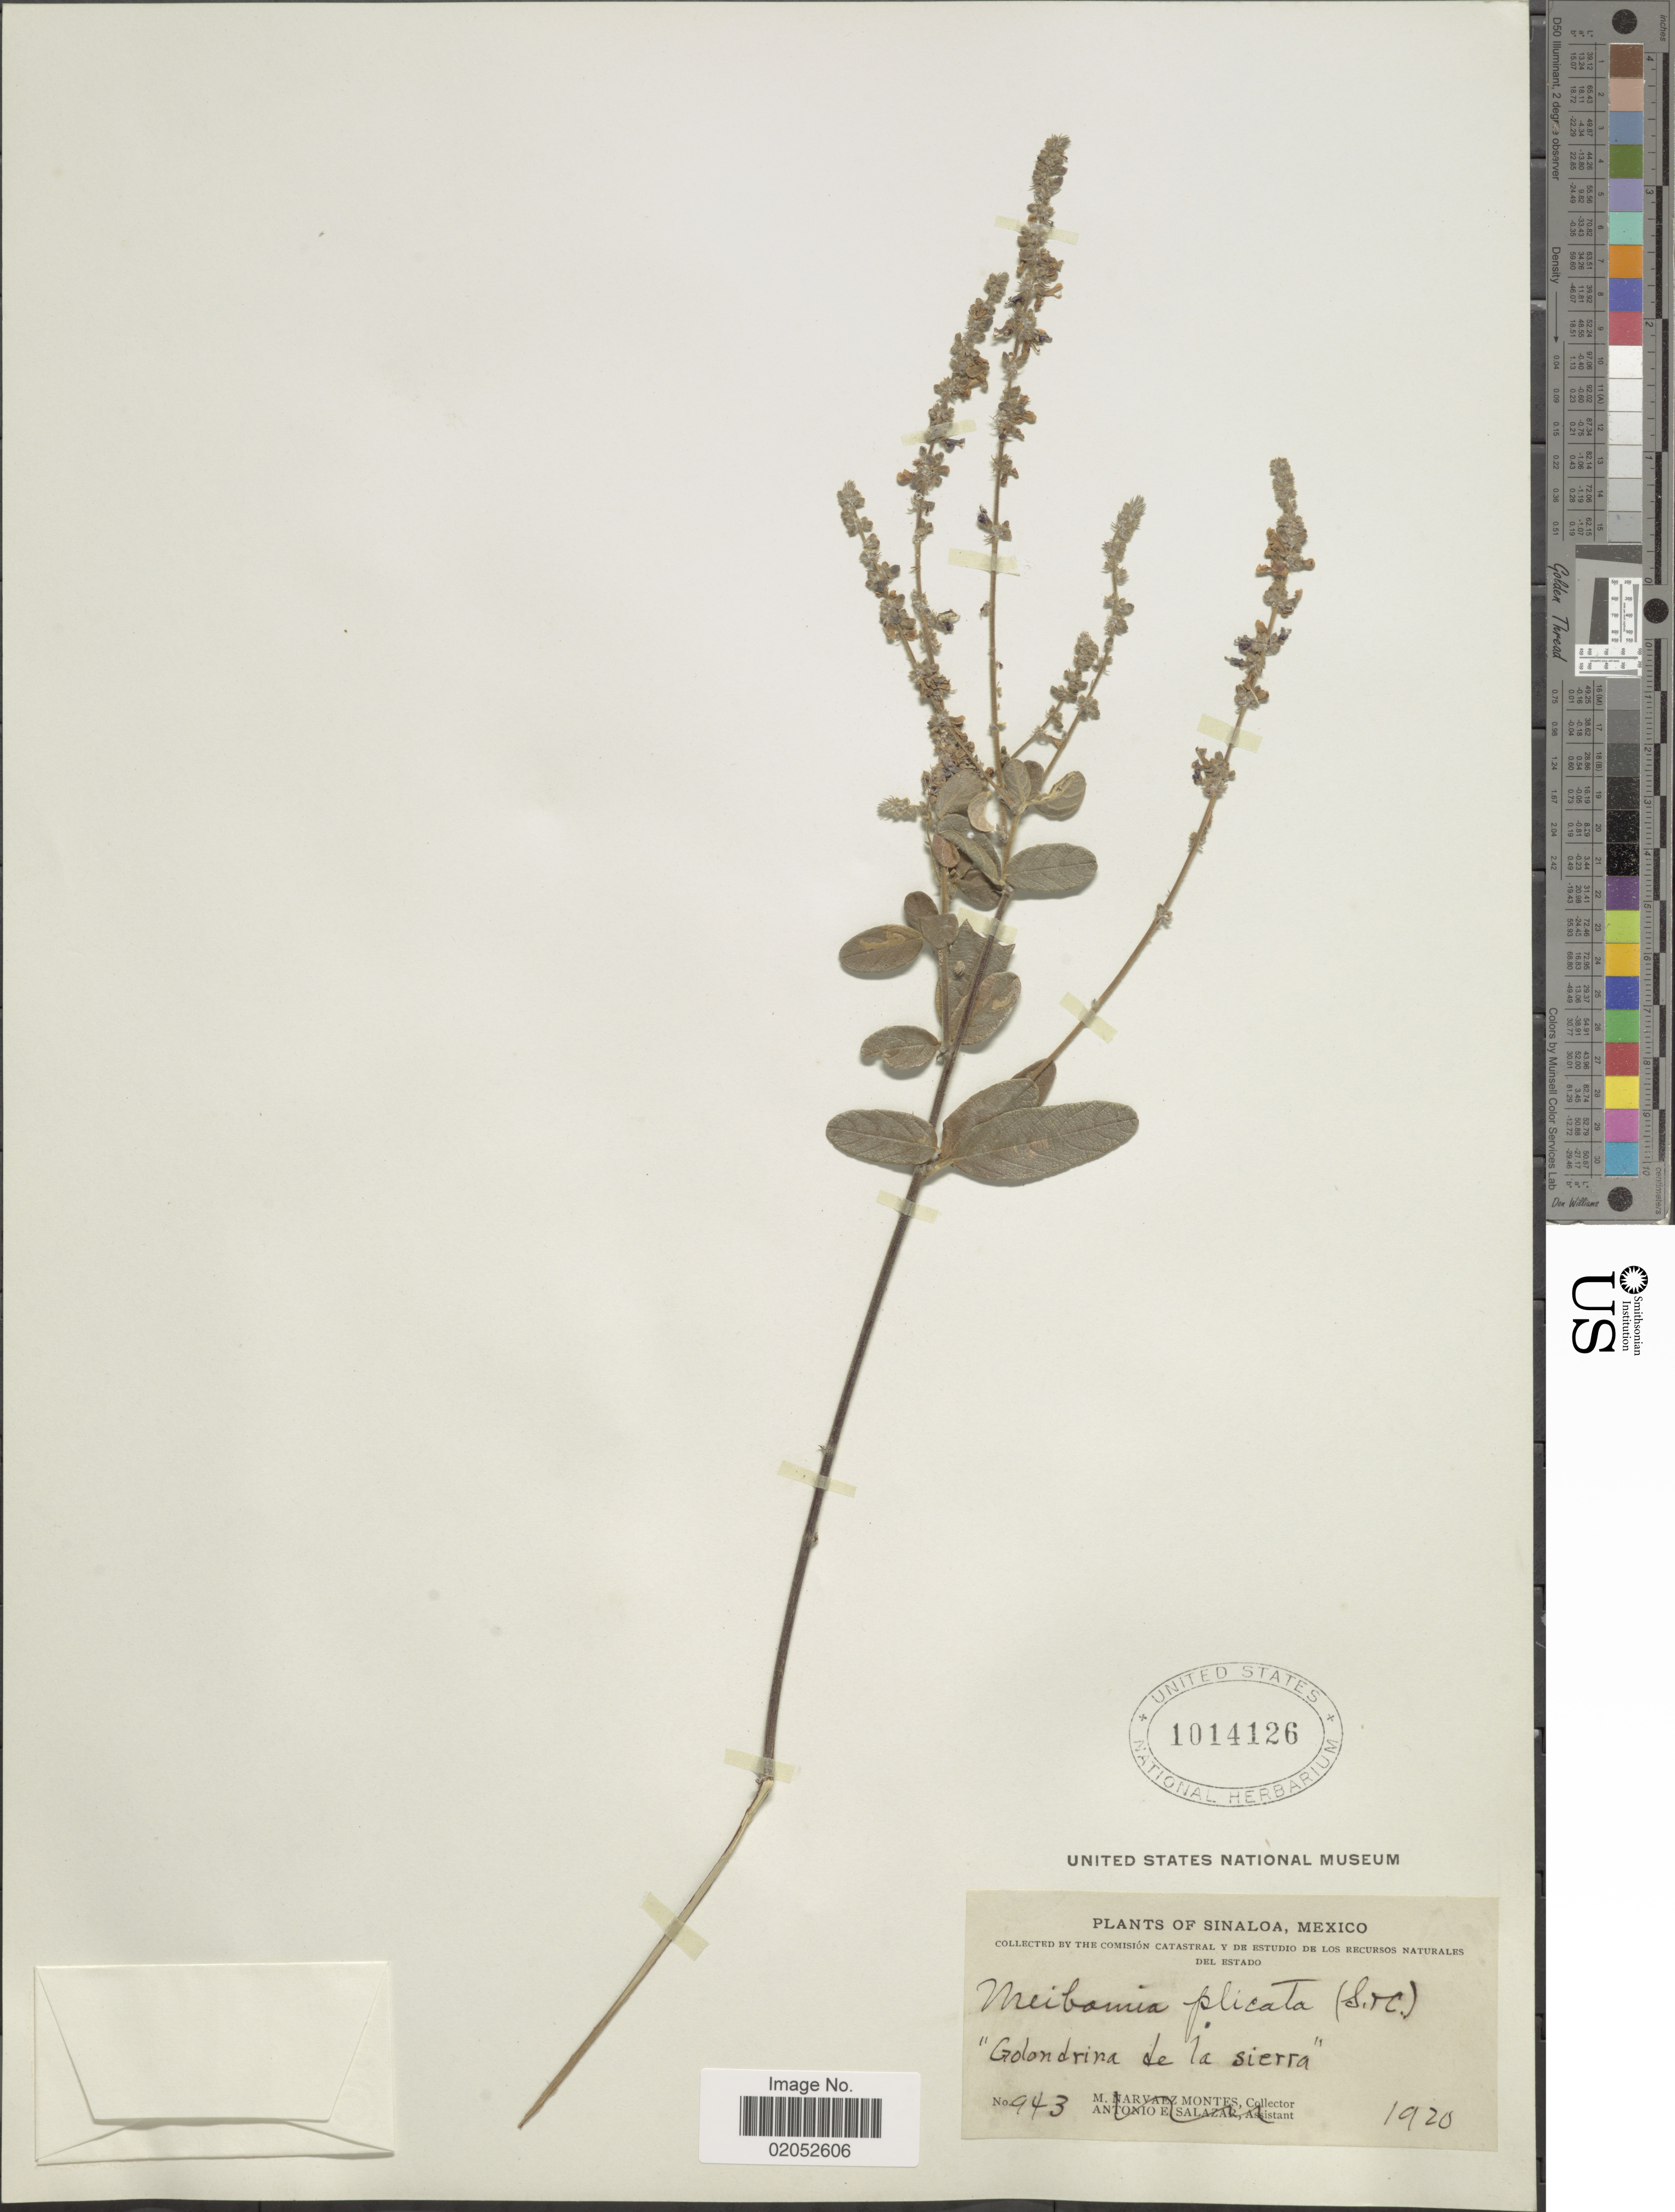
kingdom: Plantae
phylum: Tracheophyta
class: Magnoliopsida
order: Fabales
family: Fabaceae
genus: Desmodium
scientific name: Desmodium plicatum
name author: Schltdl. & Cham.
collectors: Comisión Catastral & Estudio de los Recursos Naturales del Estado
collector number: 943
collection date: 1920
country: Mexico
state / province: Sinaloa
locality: Golondrina de la sierra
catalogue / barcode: US 1014126